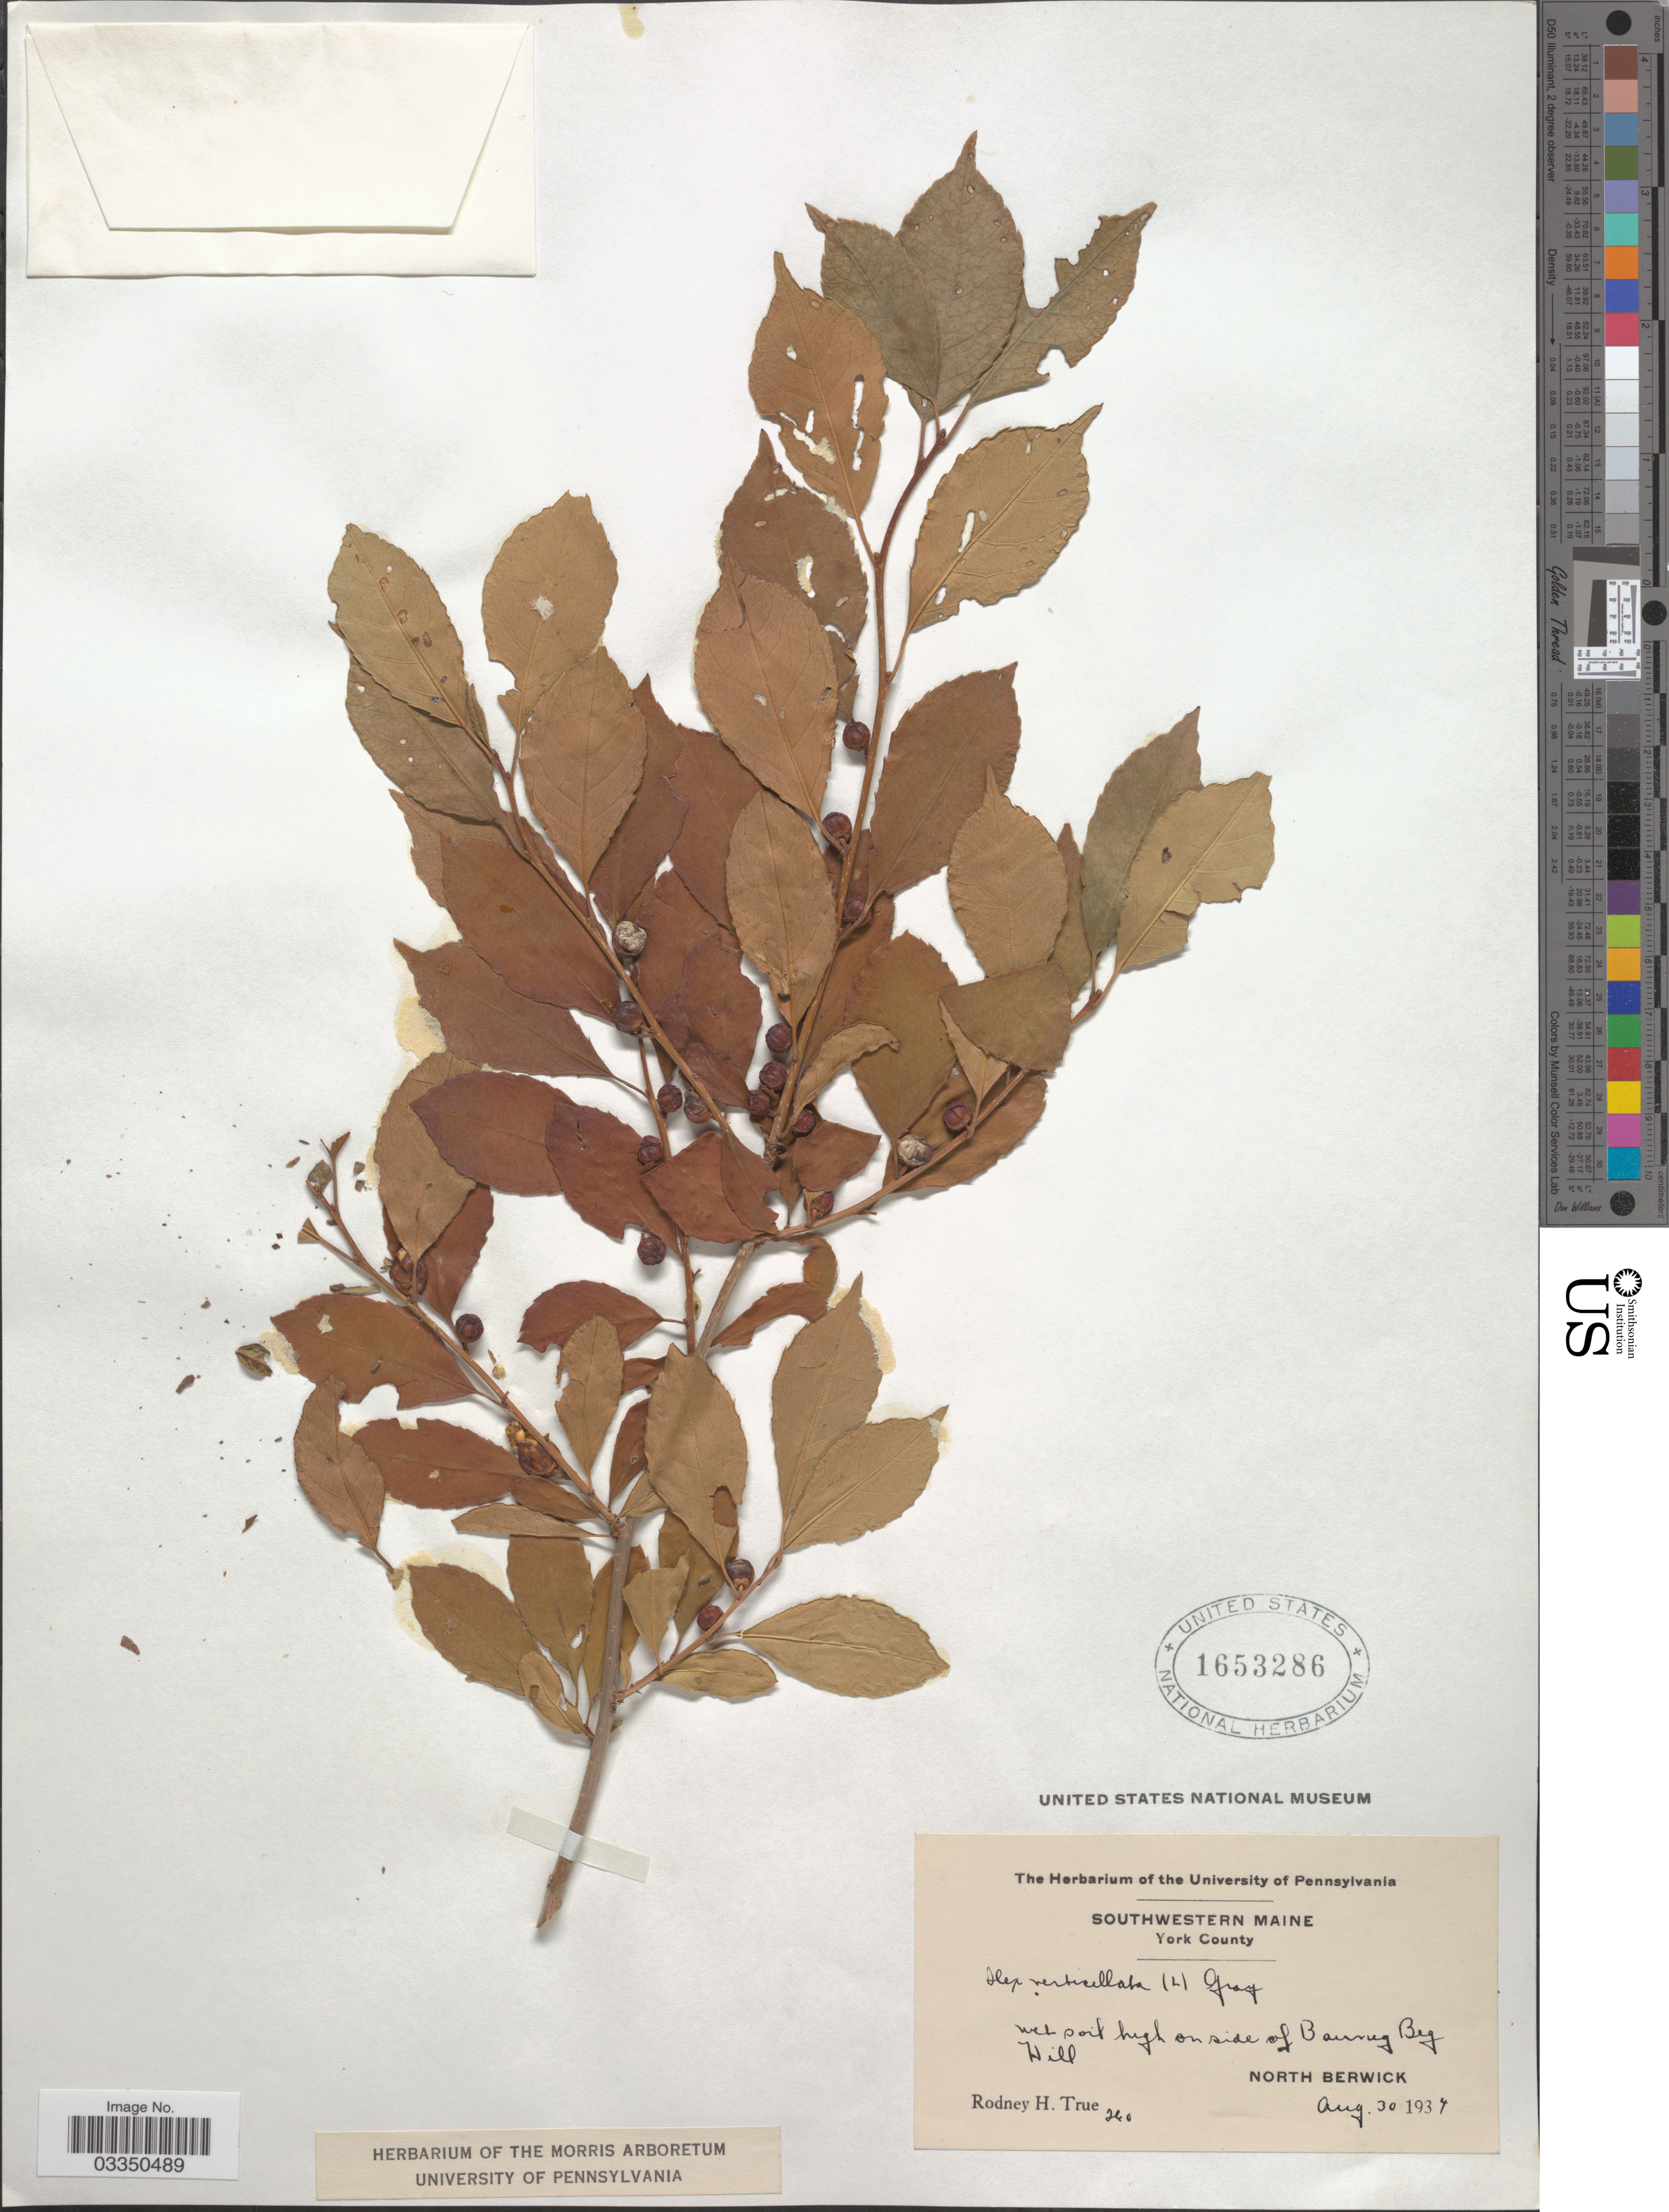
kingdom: Plantae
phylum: Tracheophyta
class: Magnoliopsida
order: Aquifoliales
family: Aquifoliaceae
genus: Ilex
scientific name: Ilex verticillata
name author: (L.) A. Gray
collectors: R. H. True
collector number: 240*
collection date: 1937-08-30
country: United States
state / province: Maine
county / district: York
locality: Southwestern Maine. York County. On side of Bauneg Beg Hill. North Berwick.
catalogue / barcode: US 1653286